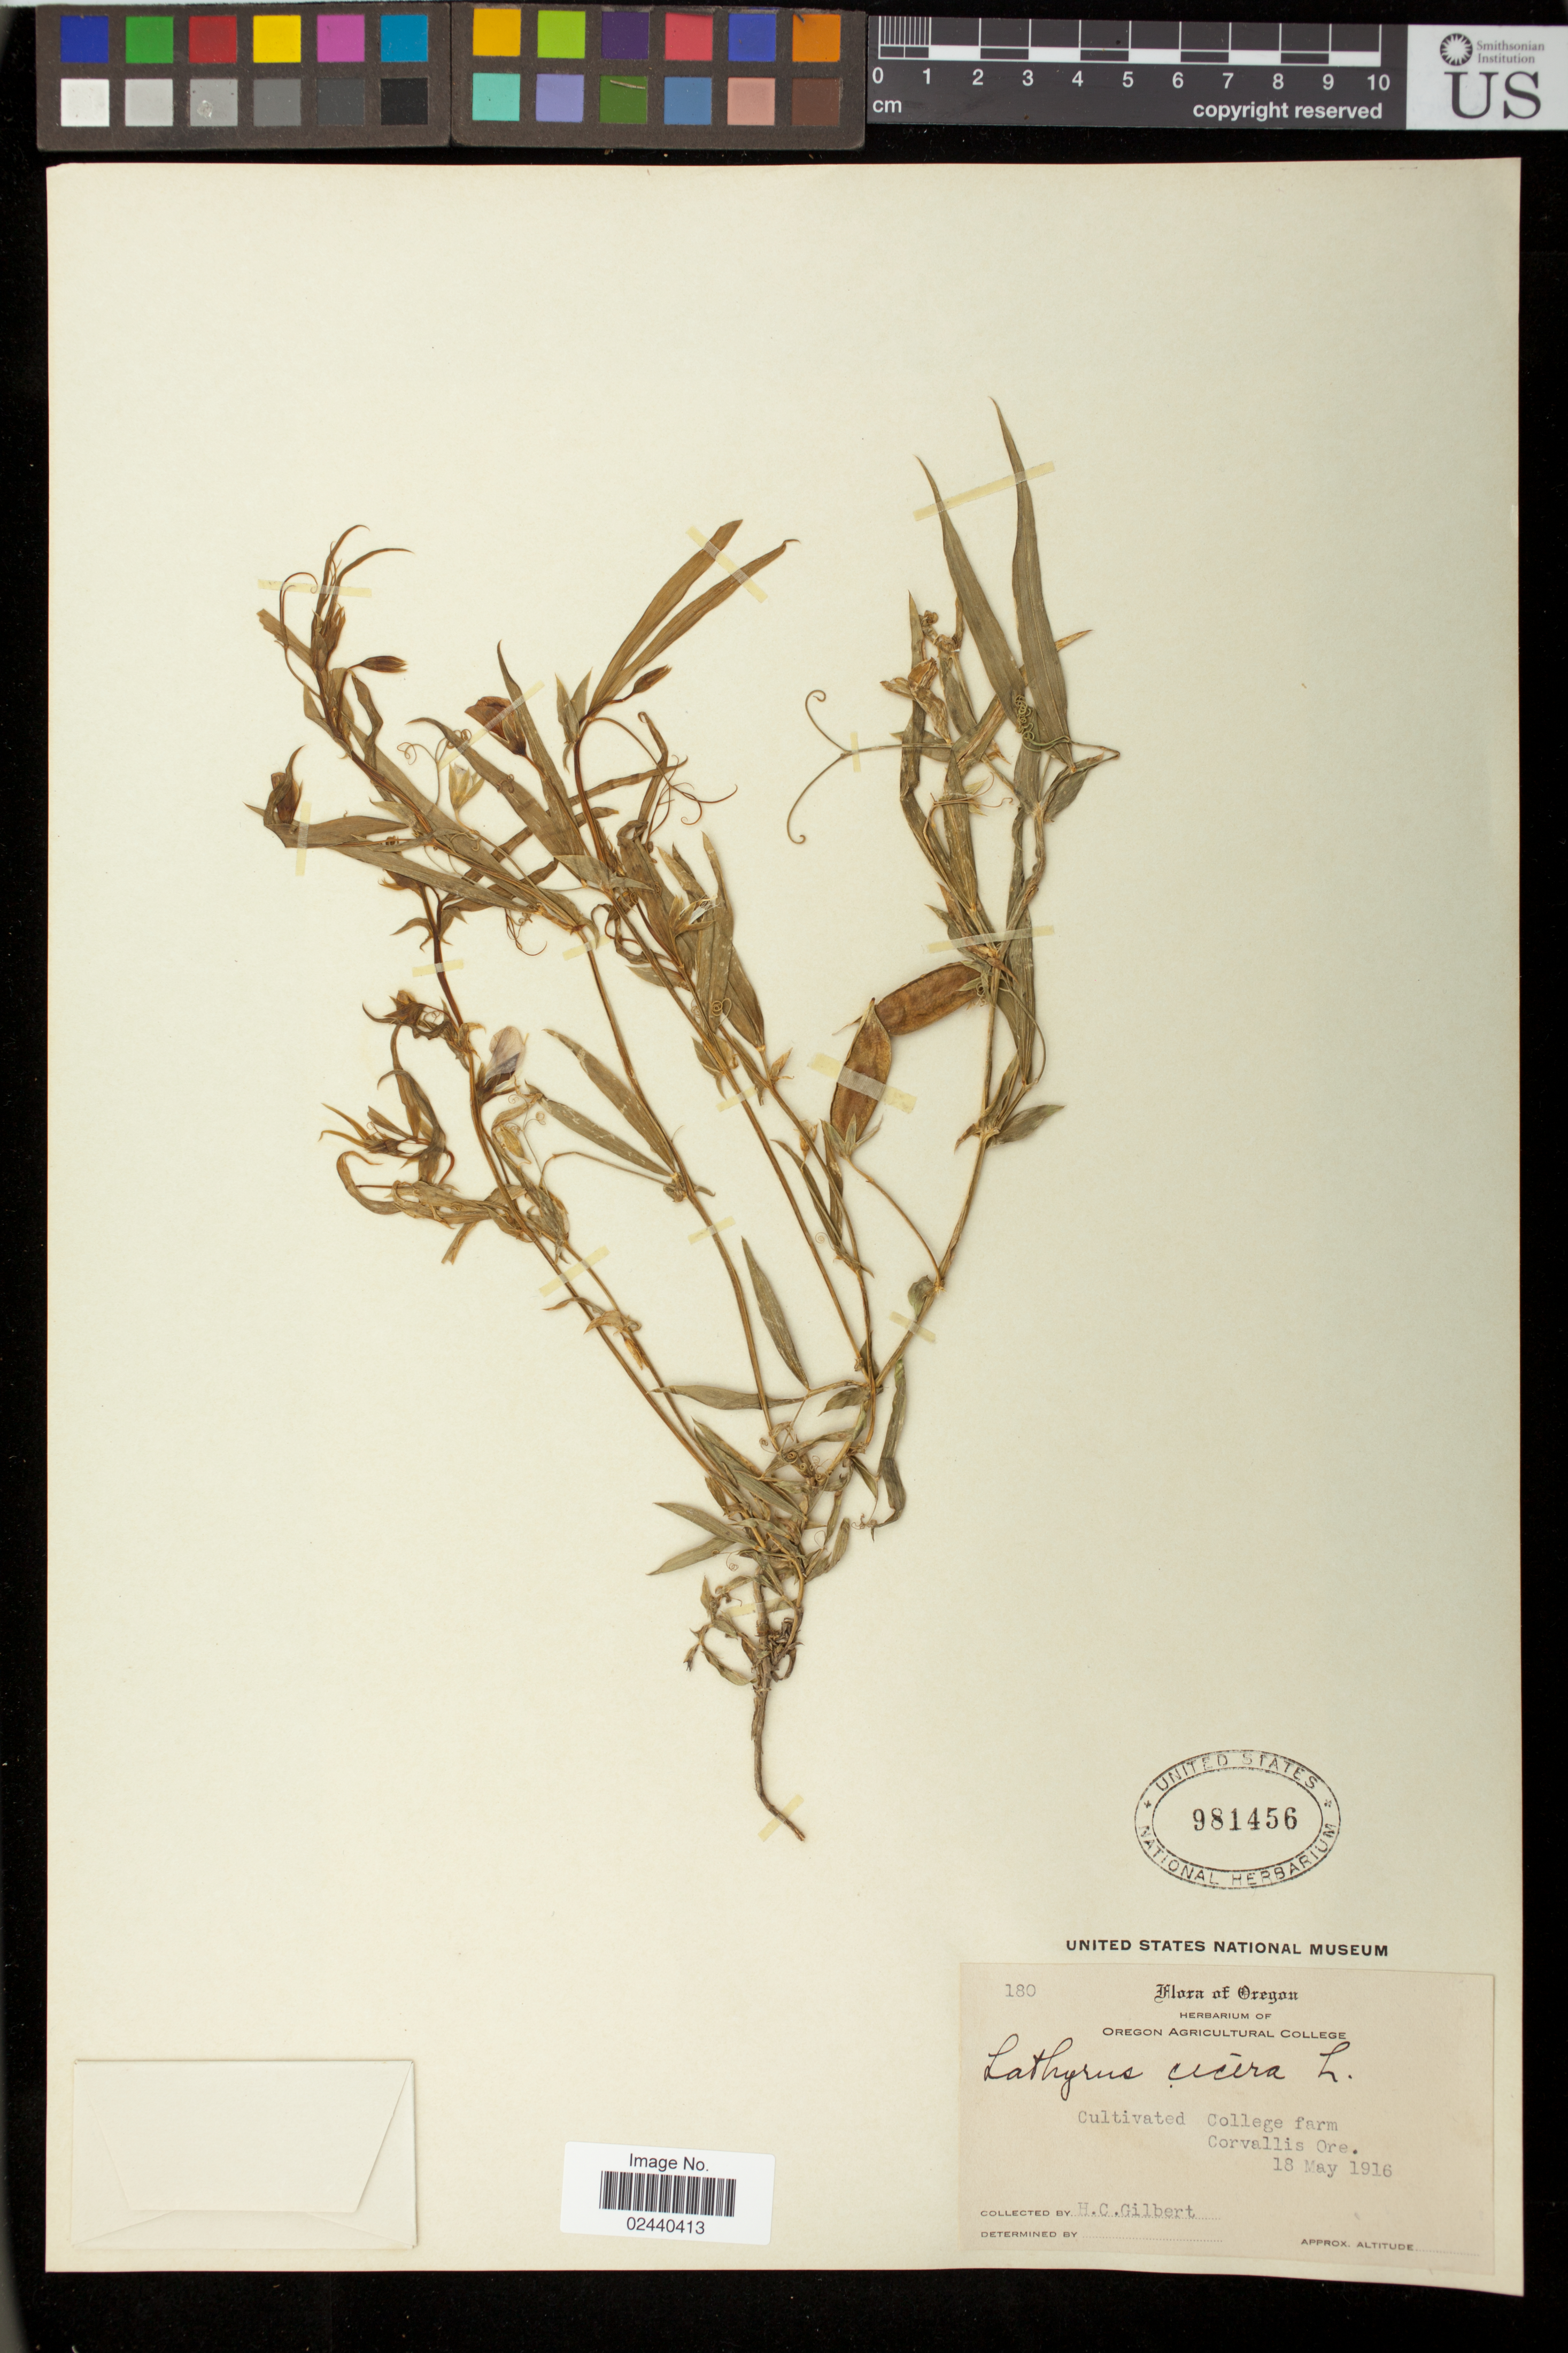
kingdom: Plantae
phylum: Tracheophyta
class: Magnoliopsida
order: Fabales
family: Fabaceae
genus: Lathyrus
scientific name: Lathyrus cicera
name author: L.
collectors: H. Gilbert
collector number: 180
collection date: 1916-05-18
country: United States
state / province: Oregon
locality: Oregon Agricultural College farm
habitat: college farm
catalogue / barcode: US 981456